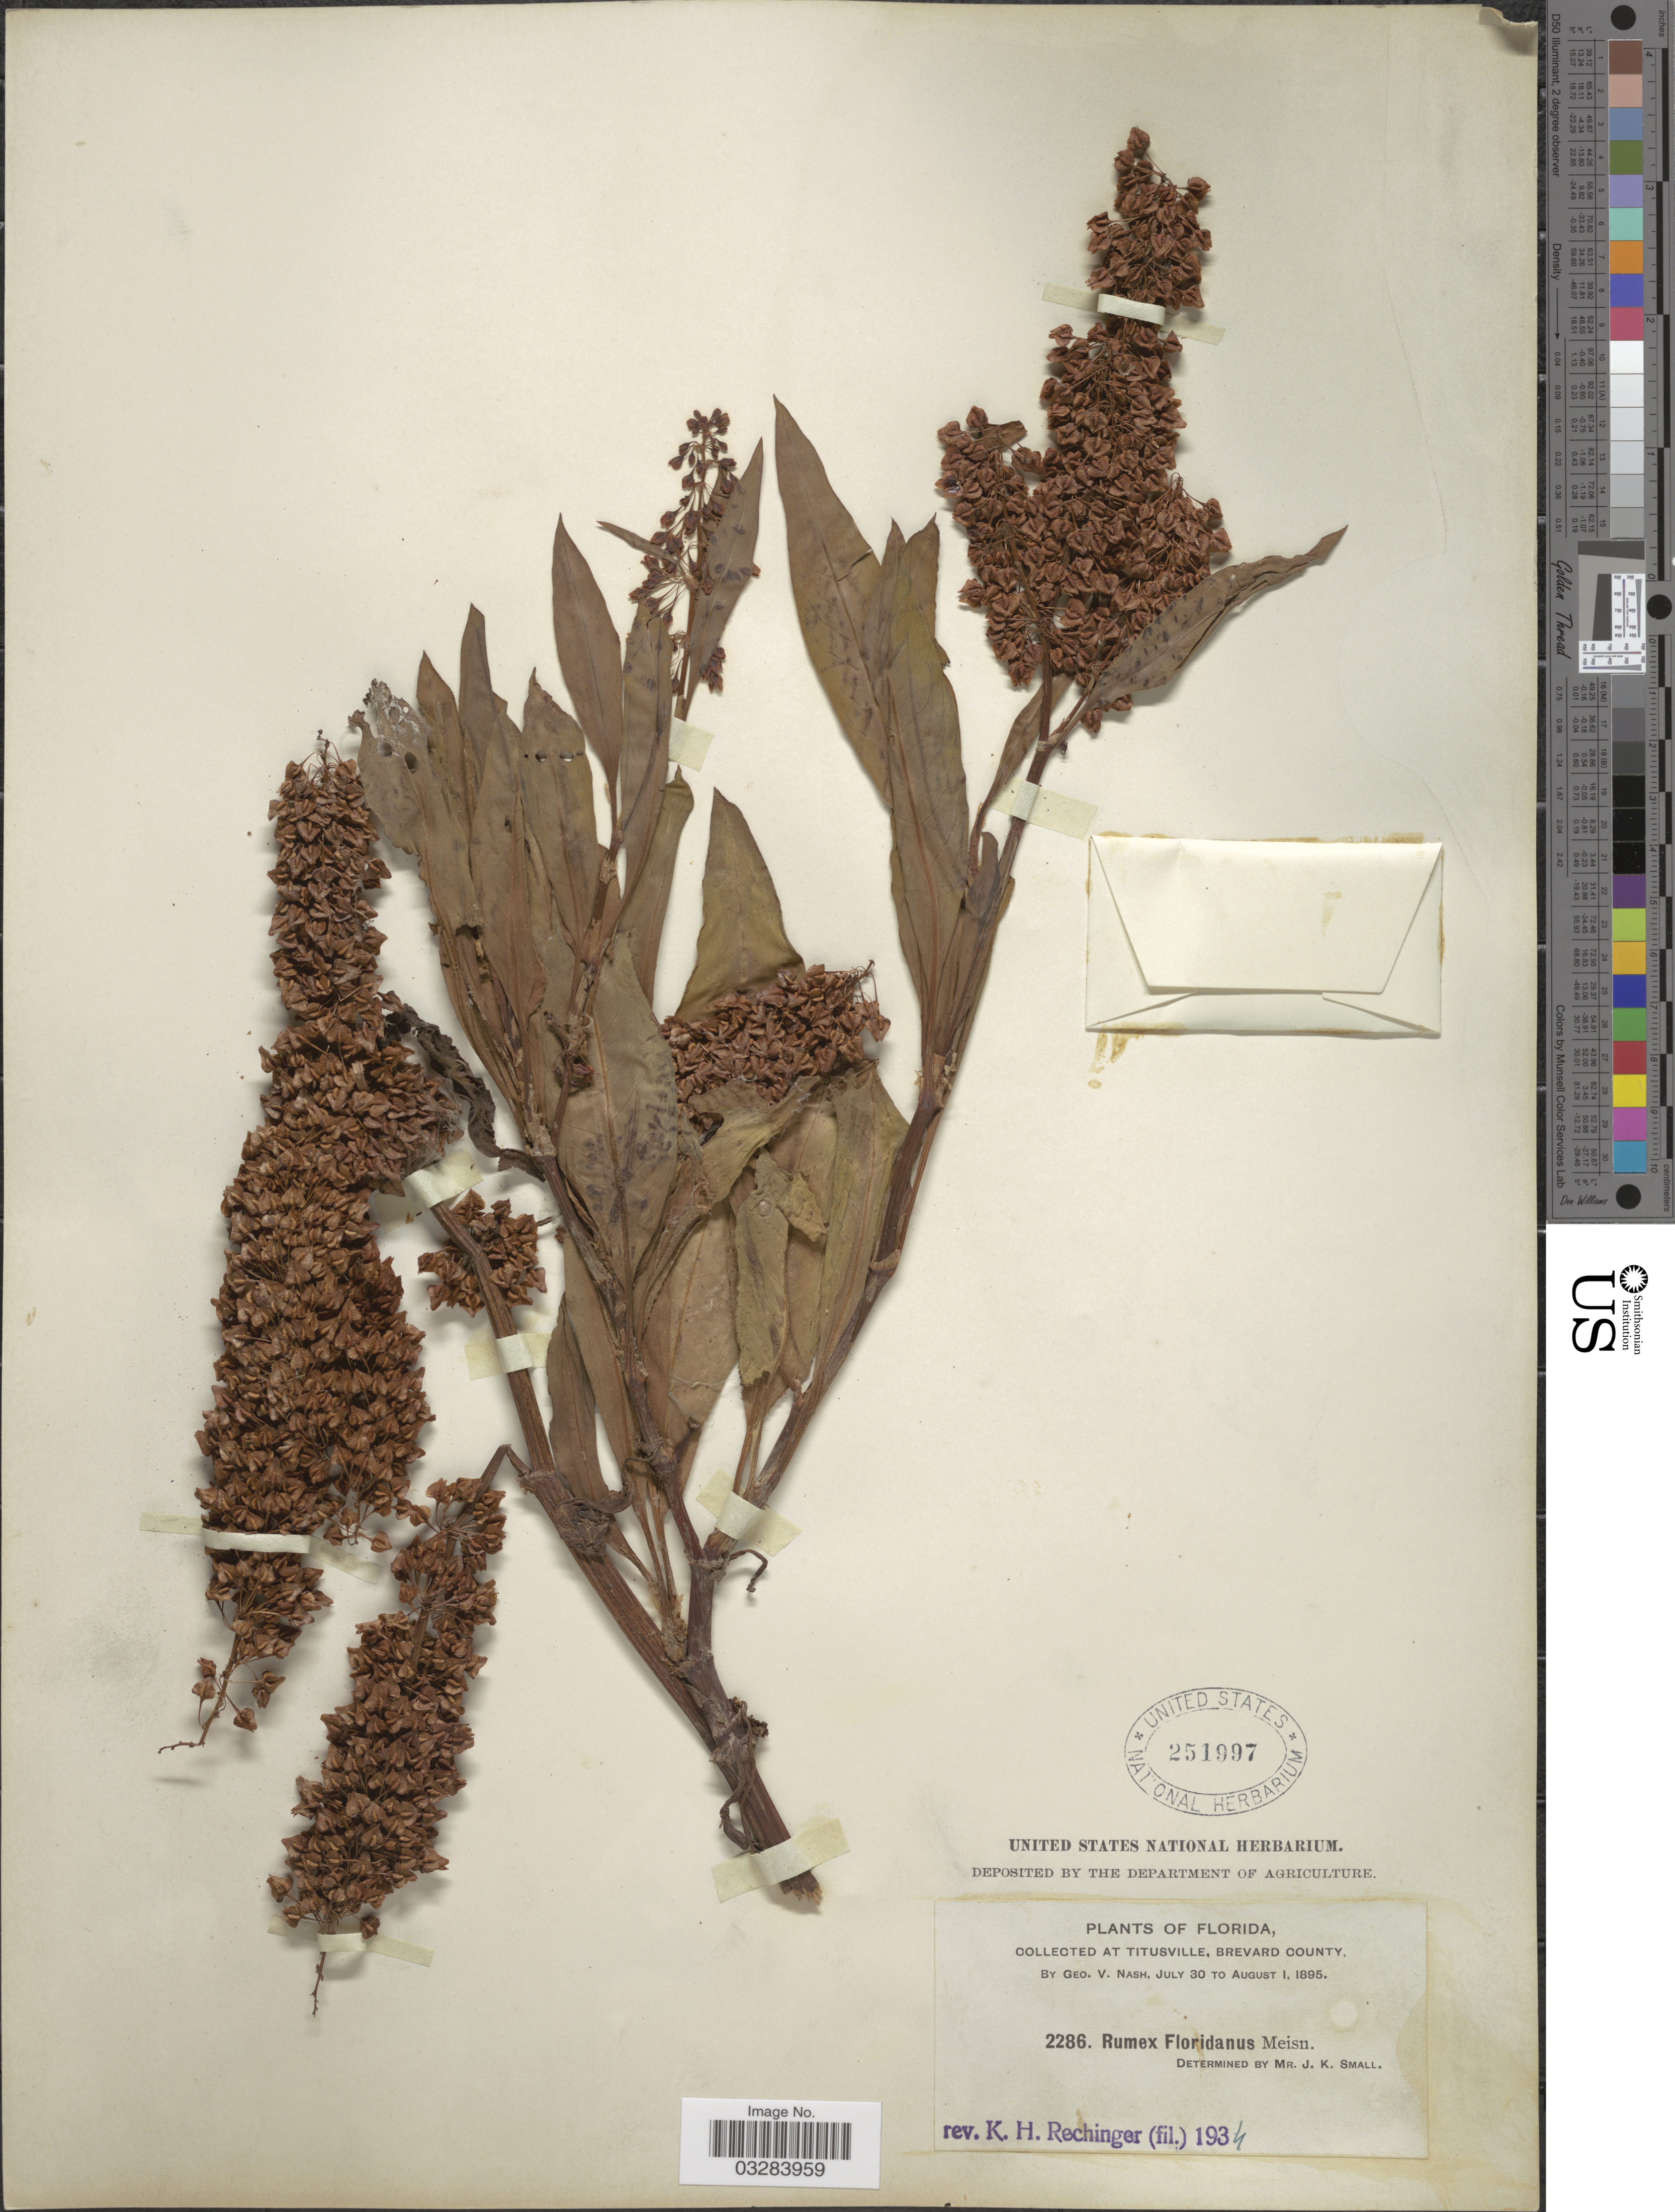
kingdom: Plantae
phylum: Tracheophyta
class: Magnoliopsida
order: Caryophyllales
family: Polygonaceae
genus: Rumex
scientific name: Rumex floridanus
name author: Meisn.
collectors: G. V. Nash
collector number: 2286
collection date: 1895-07-30/1895-08-01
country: United States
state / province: Florida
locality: Titusville, Brevard County.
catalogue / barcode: US 251997